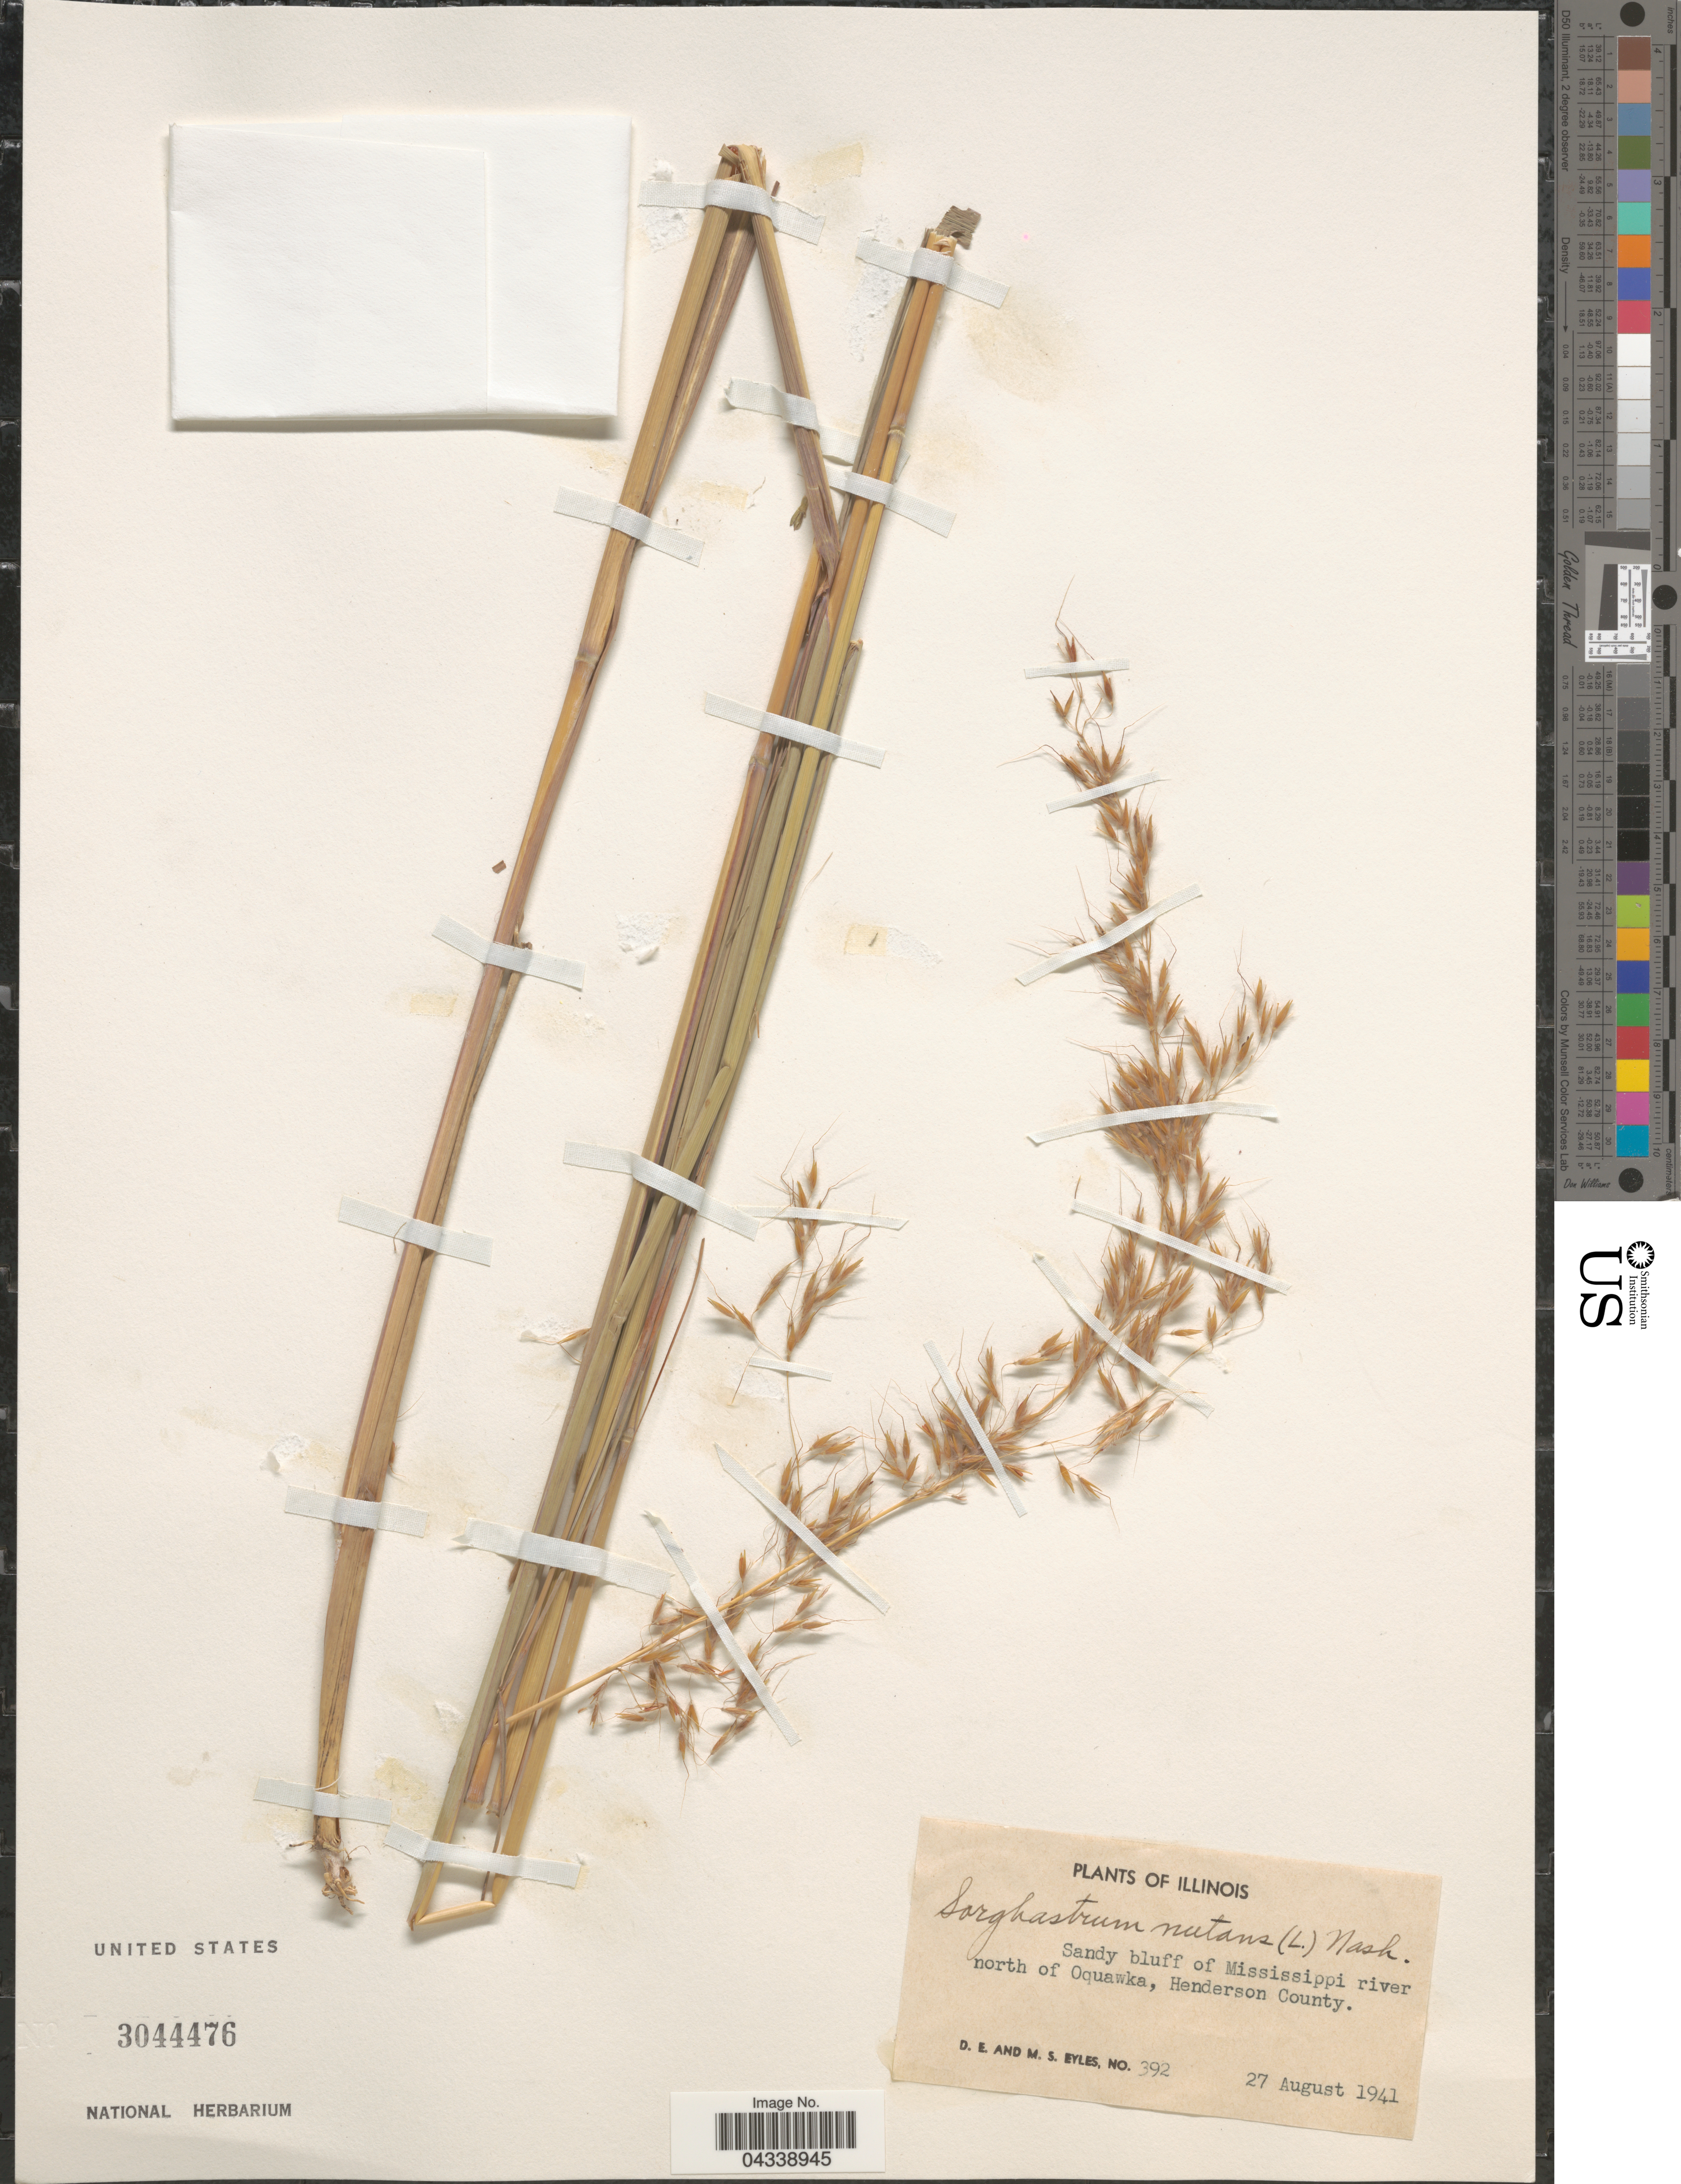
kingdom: Plantae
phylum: Tracheophyta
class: Liliopsida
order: Poales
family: Poaceae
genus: Sorghastrum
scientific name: Sorghastrum nutans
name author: (L.) Nash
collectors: D. Eyles & M. Eyles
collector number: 392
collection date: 1941-08-27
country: United States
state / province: Illinois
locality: Sandy bluff of Mississippi river north of Oquawka, Henderson County.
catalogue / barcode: US 3044476